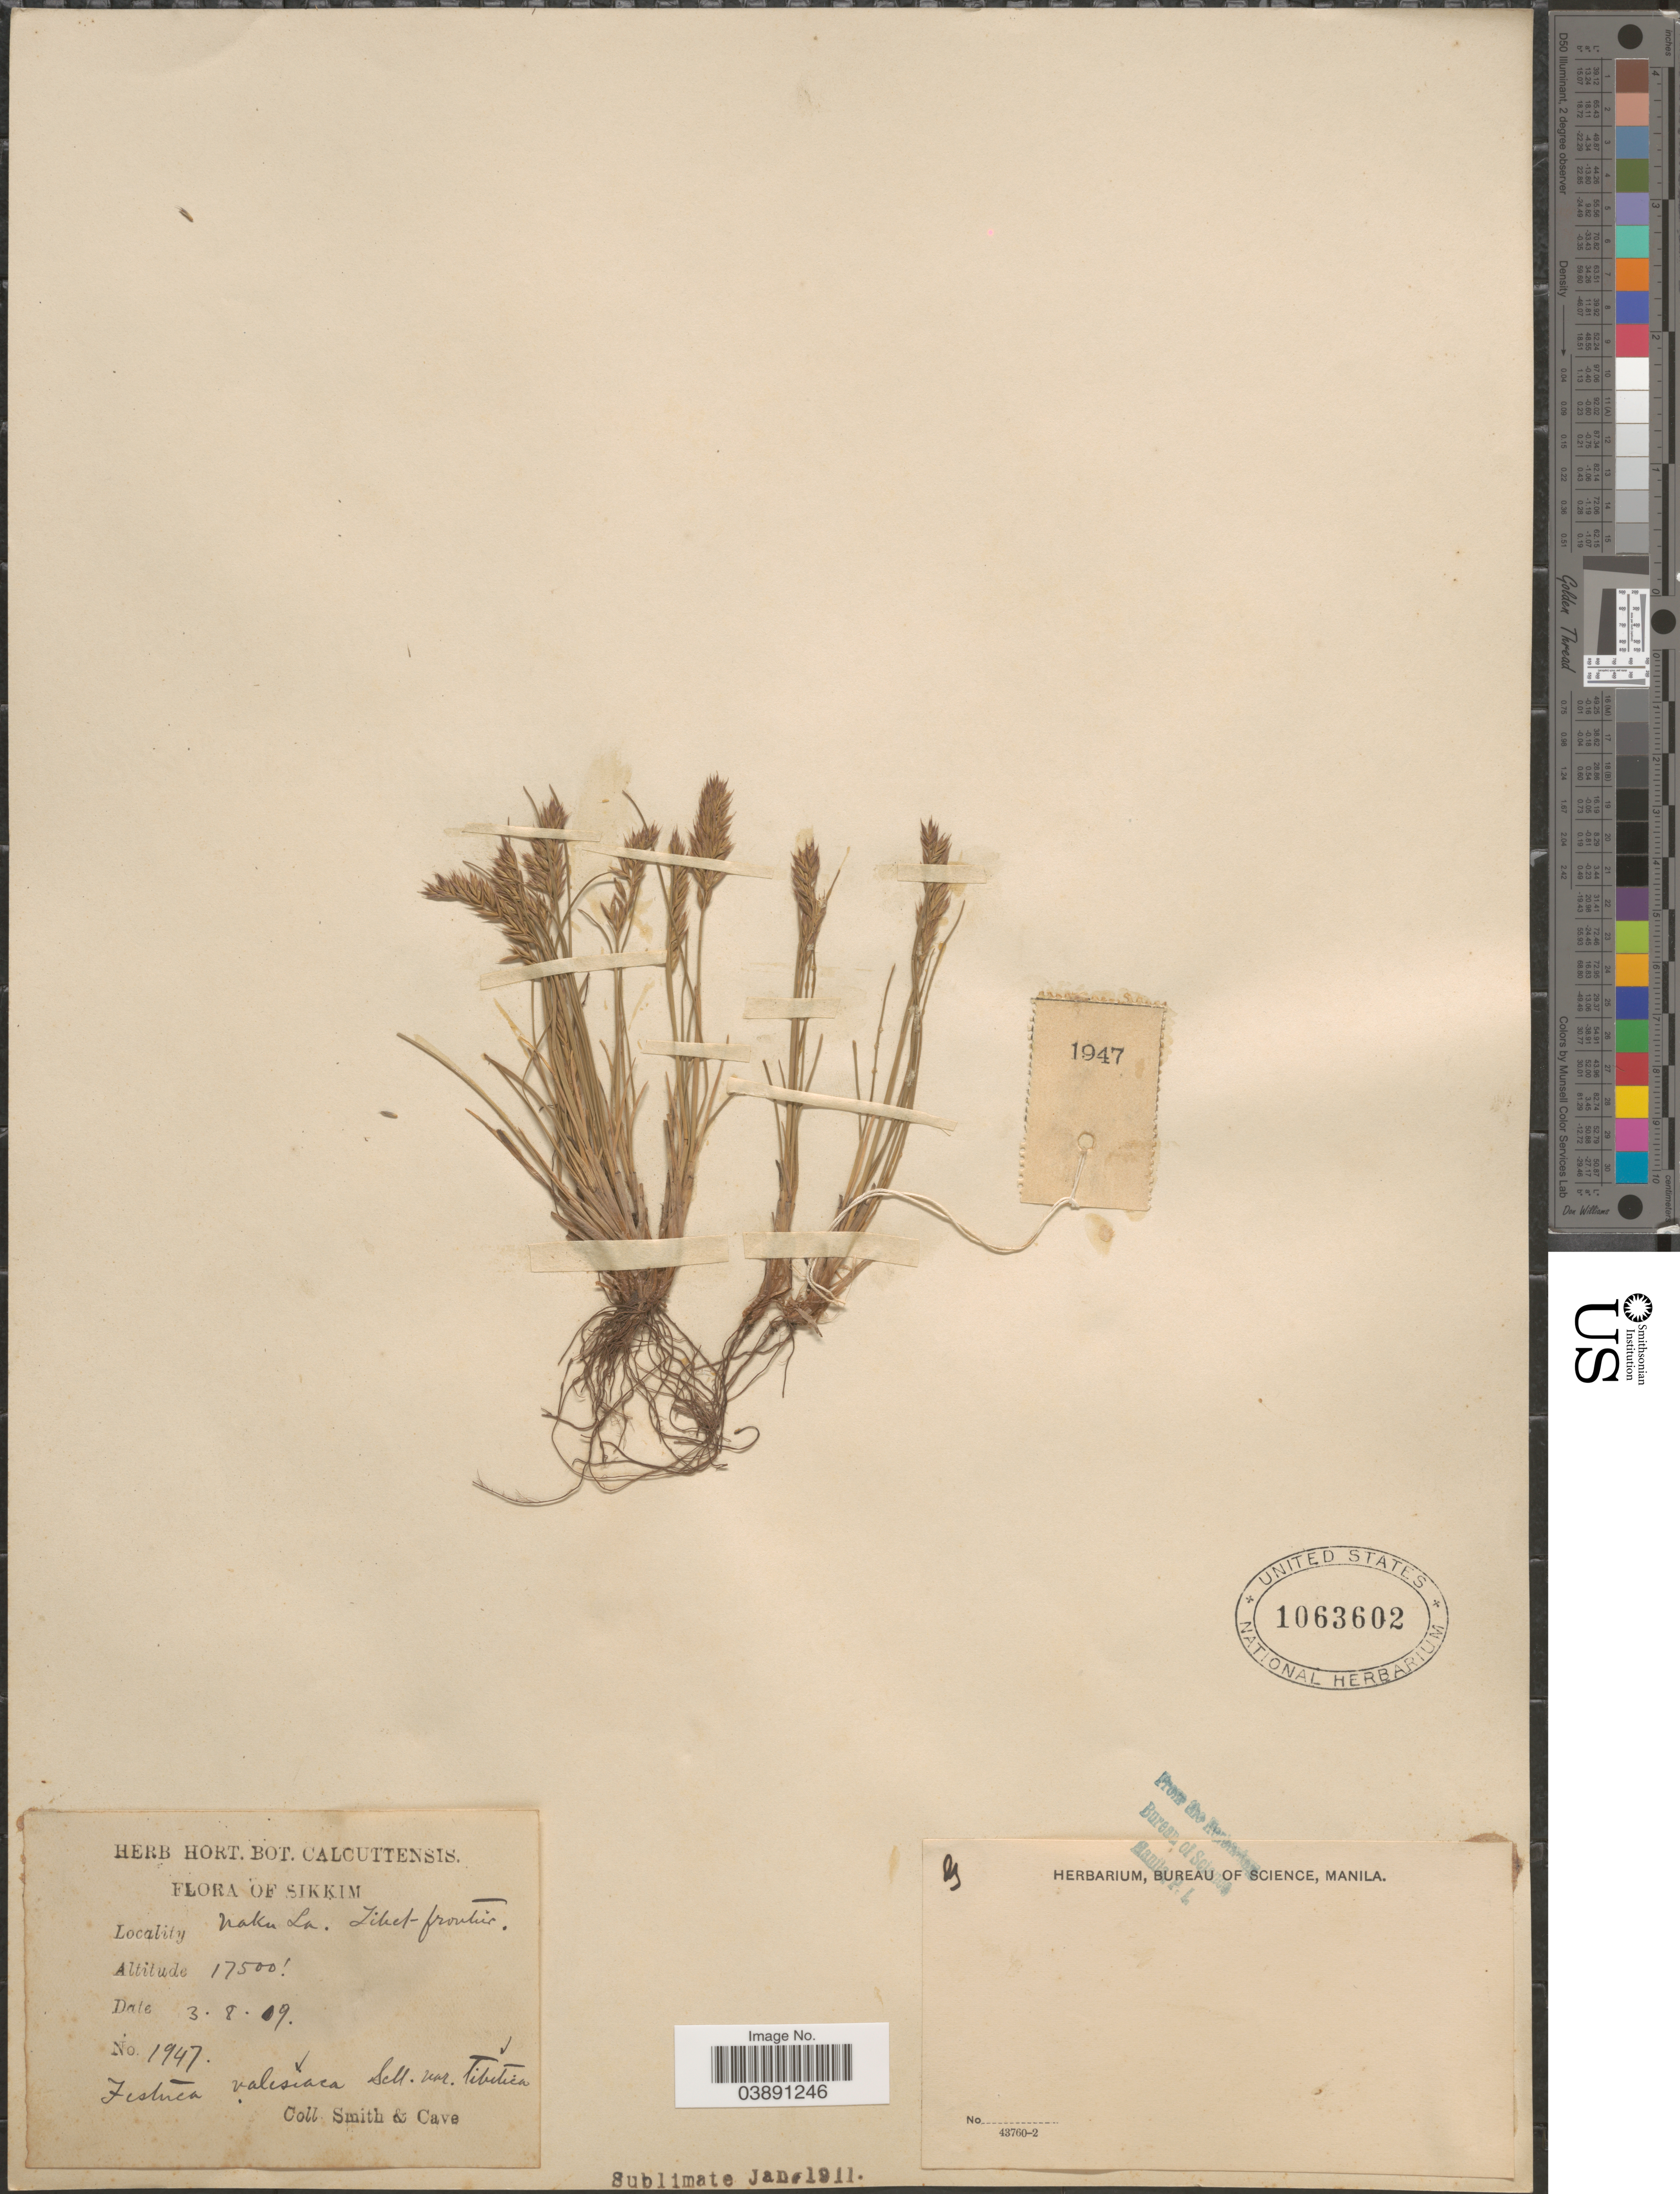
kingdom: Plantae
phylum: Tracheophyta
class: Liliopsida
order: Poales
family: Poaceae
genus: Festuca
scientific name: Festuca valesiaca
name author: Schleich. ex Gaudin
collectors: -- Smith & Cave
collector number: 1947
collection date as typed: Transcribed d/m/y: 3/8/9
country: India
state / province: Sikkim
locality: Naku La. Tibet frontier.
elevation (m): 5334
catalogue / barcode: US 1063602